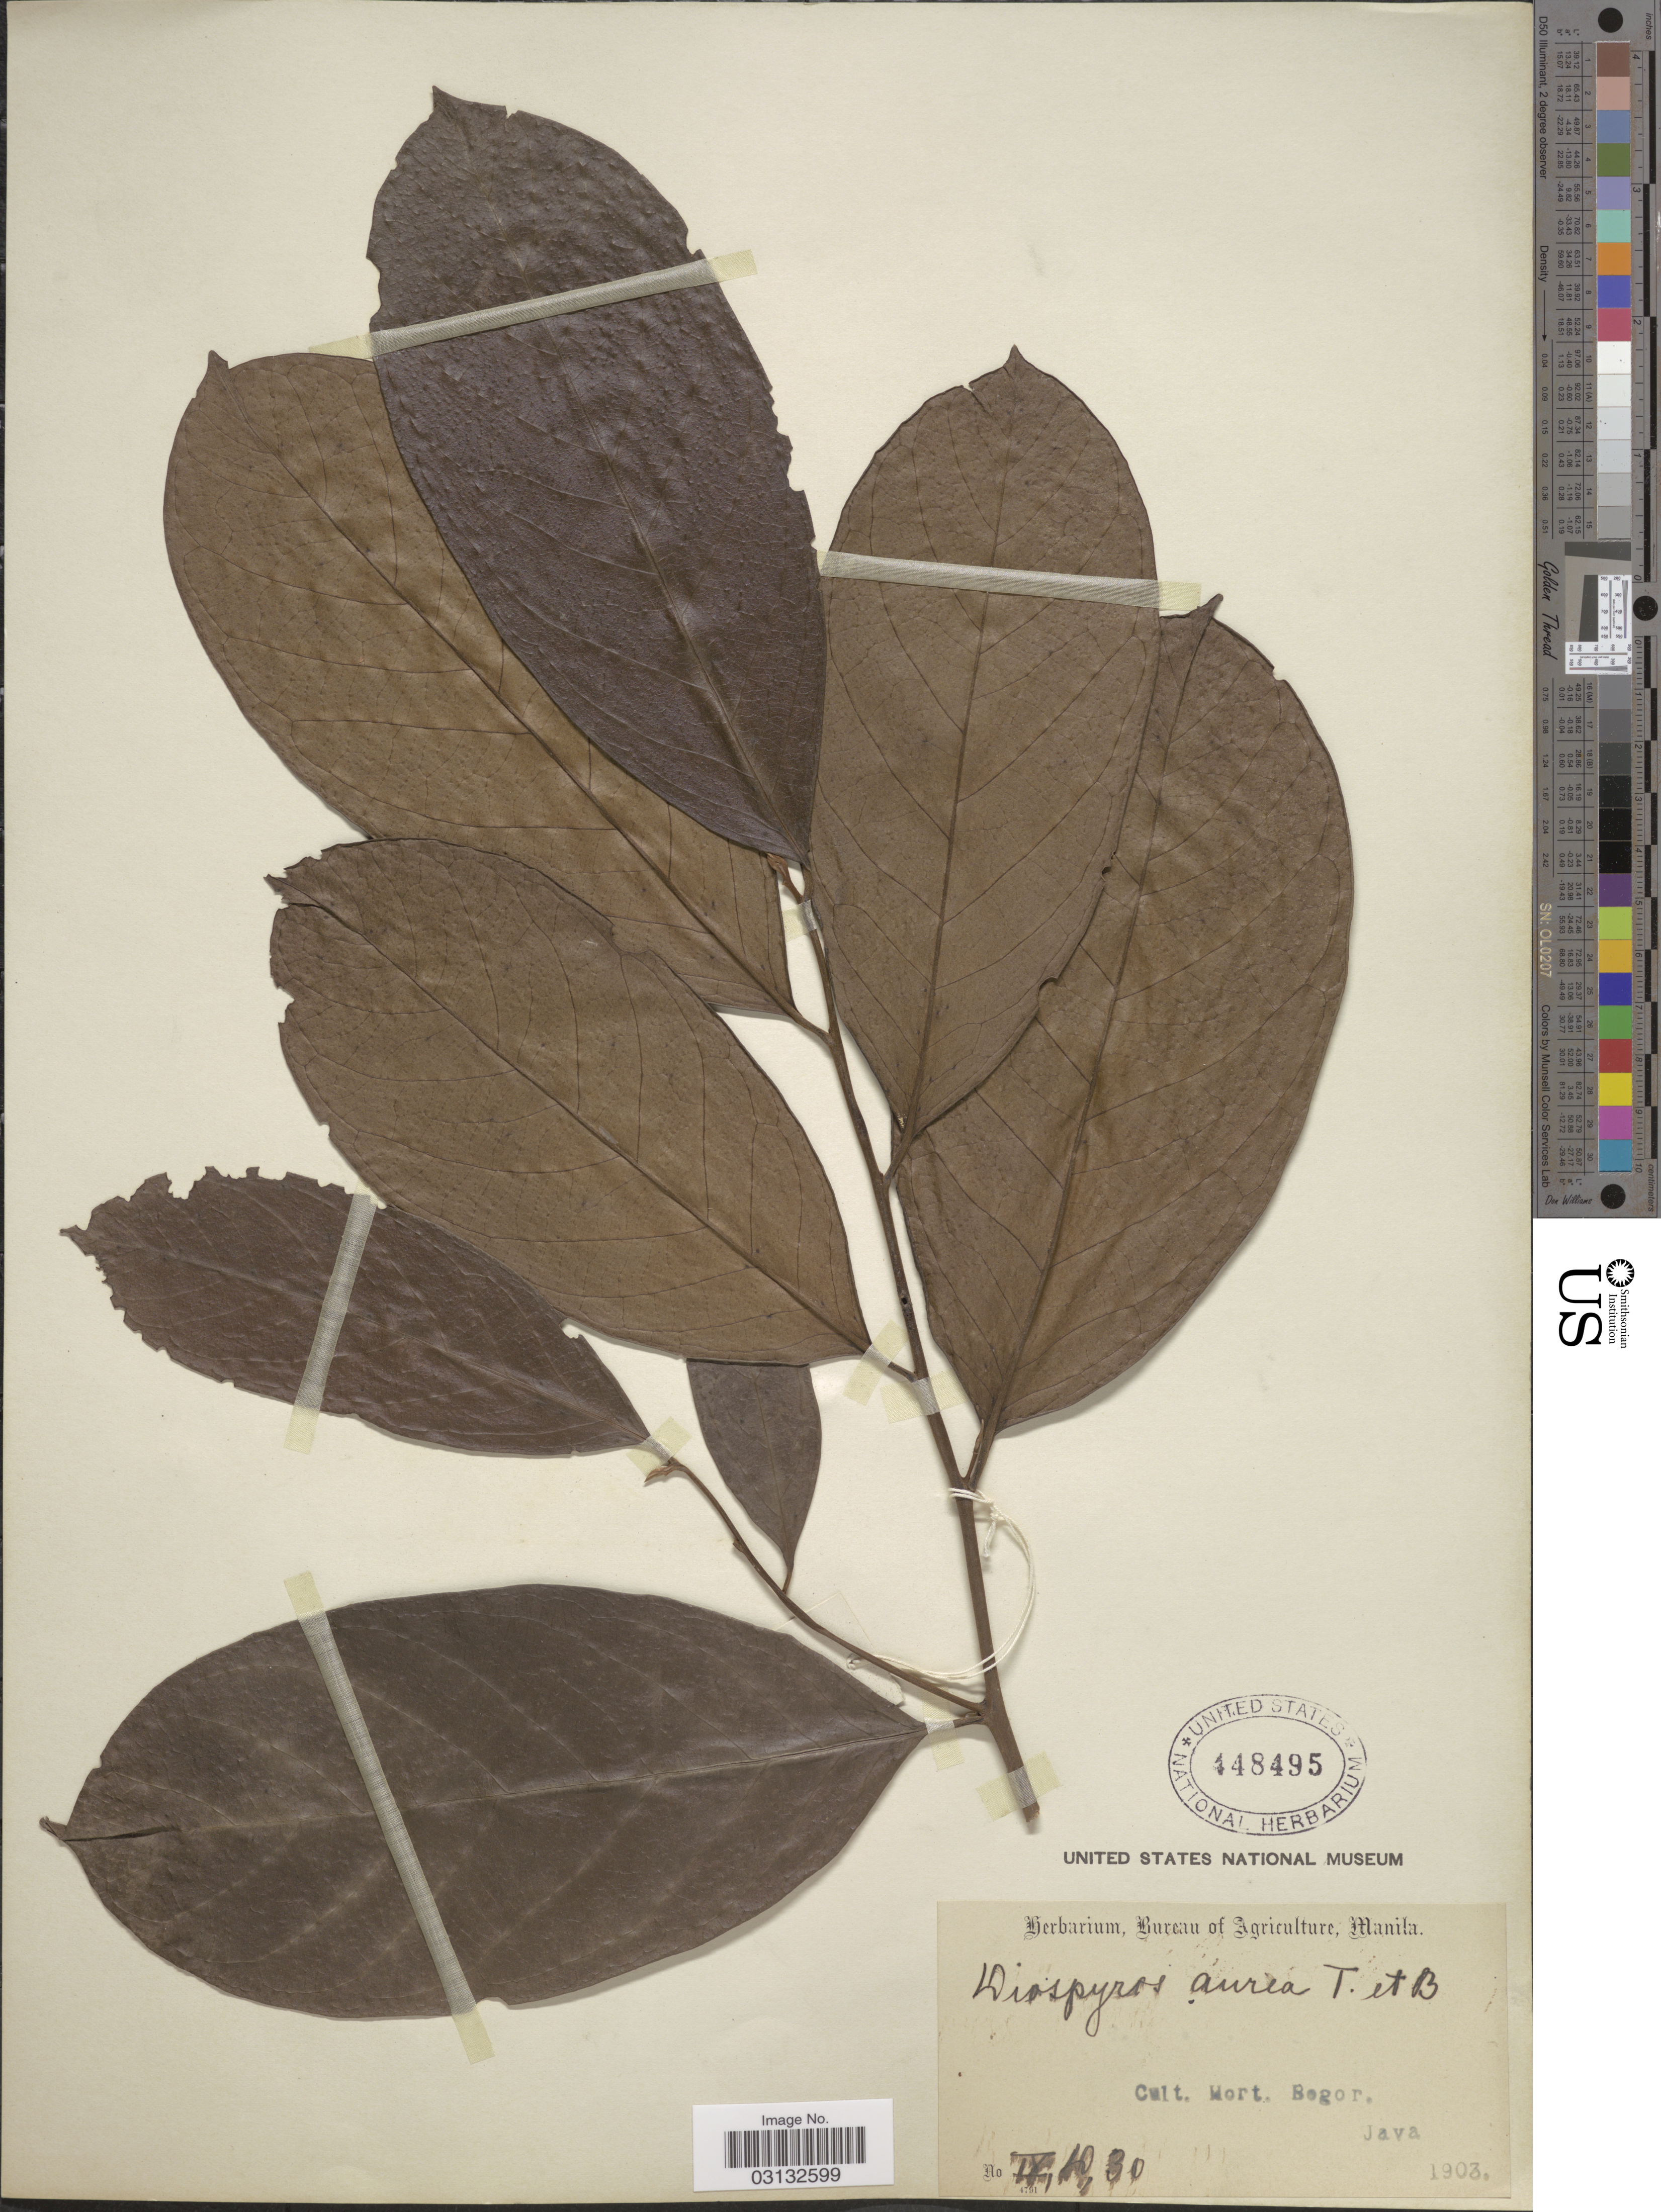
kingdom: Plantae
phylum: Tracheophyta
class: Magnoliopsida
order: Ericales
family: Ebenaceae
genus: Diospyros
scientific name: Diospyros aurea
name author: Teijsm. & Binn.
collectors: ex Herb. Bur. Agric. Manila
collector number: IX,10,30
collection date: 1903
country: Indonesia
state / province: Java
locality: Cult. Hort. Bogor. Java.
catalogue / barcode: US 448495